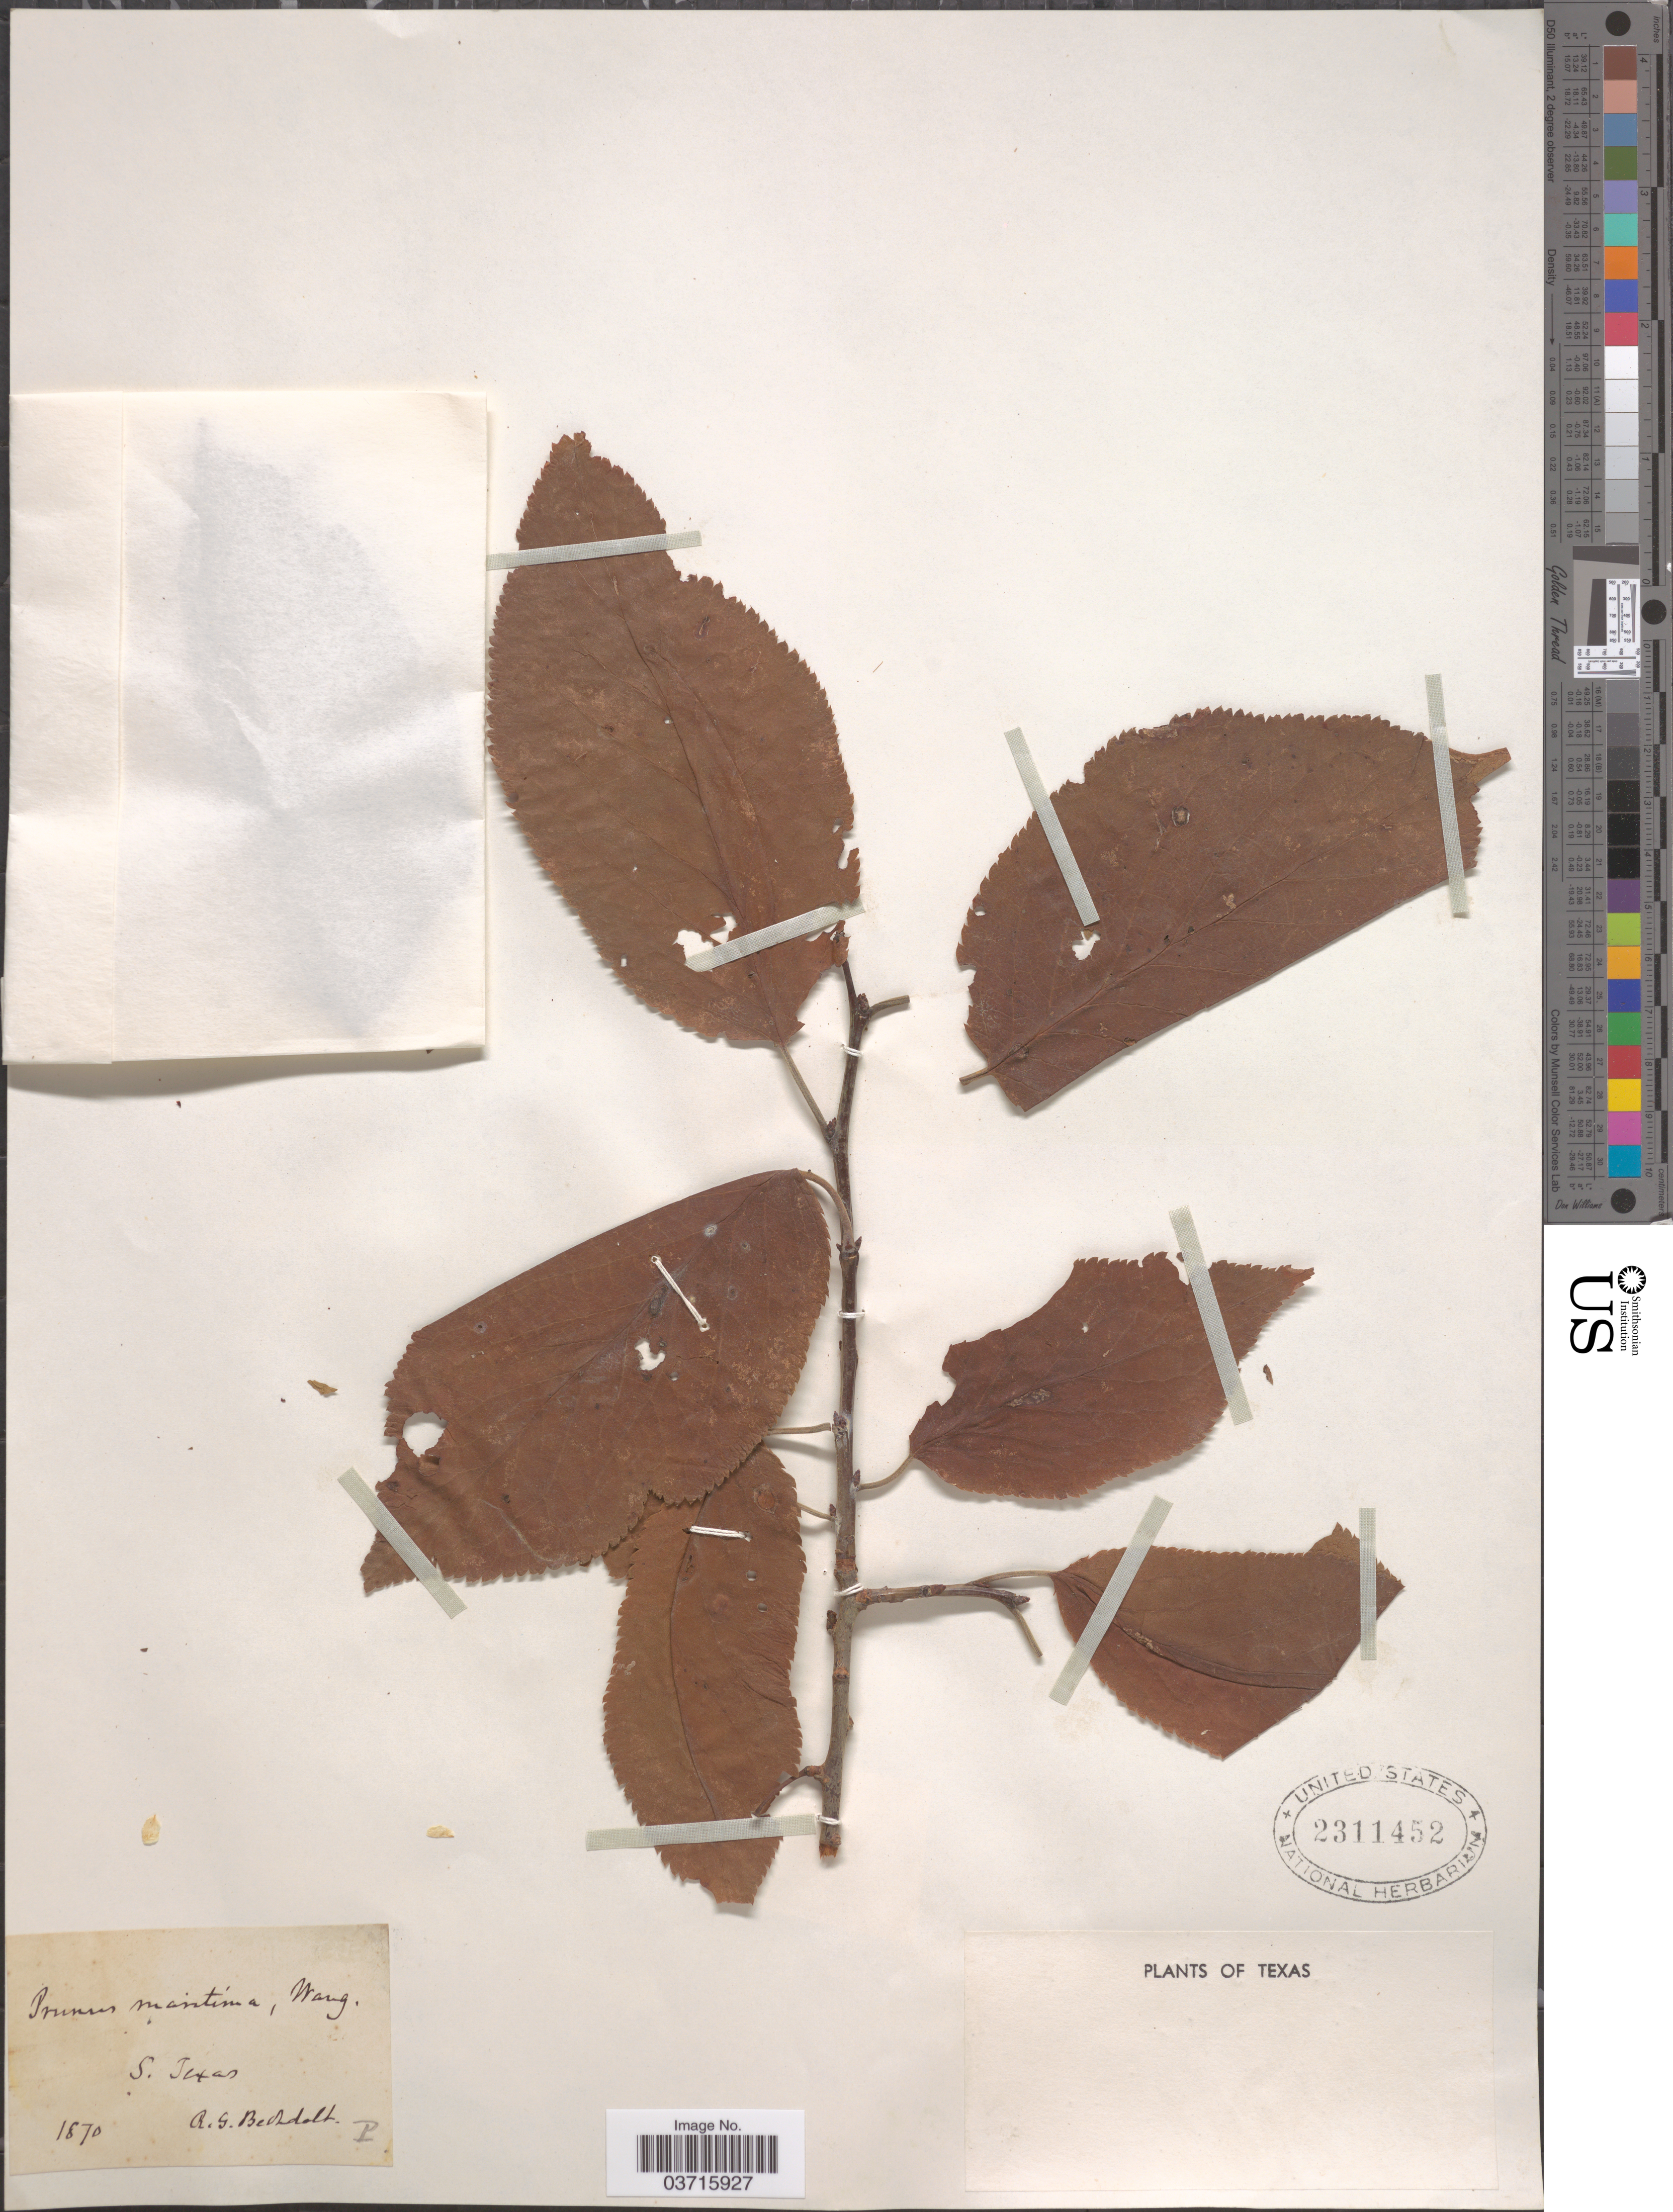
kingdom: Plantae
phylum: Tracheophyta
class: Magnoliopsida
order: Rosales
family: Rosaceae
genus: Prunus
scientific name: Prunus maritima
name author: Marshall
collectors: R. Beckdolt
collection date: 1870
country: United States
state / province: Texas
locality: S. Texas.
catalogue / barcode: US 2311452